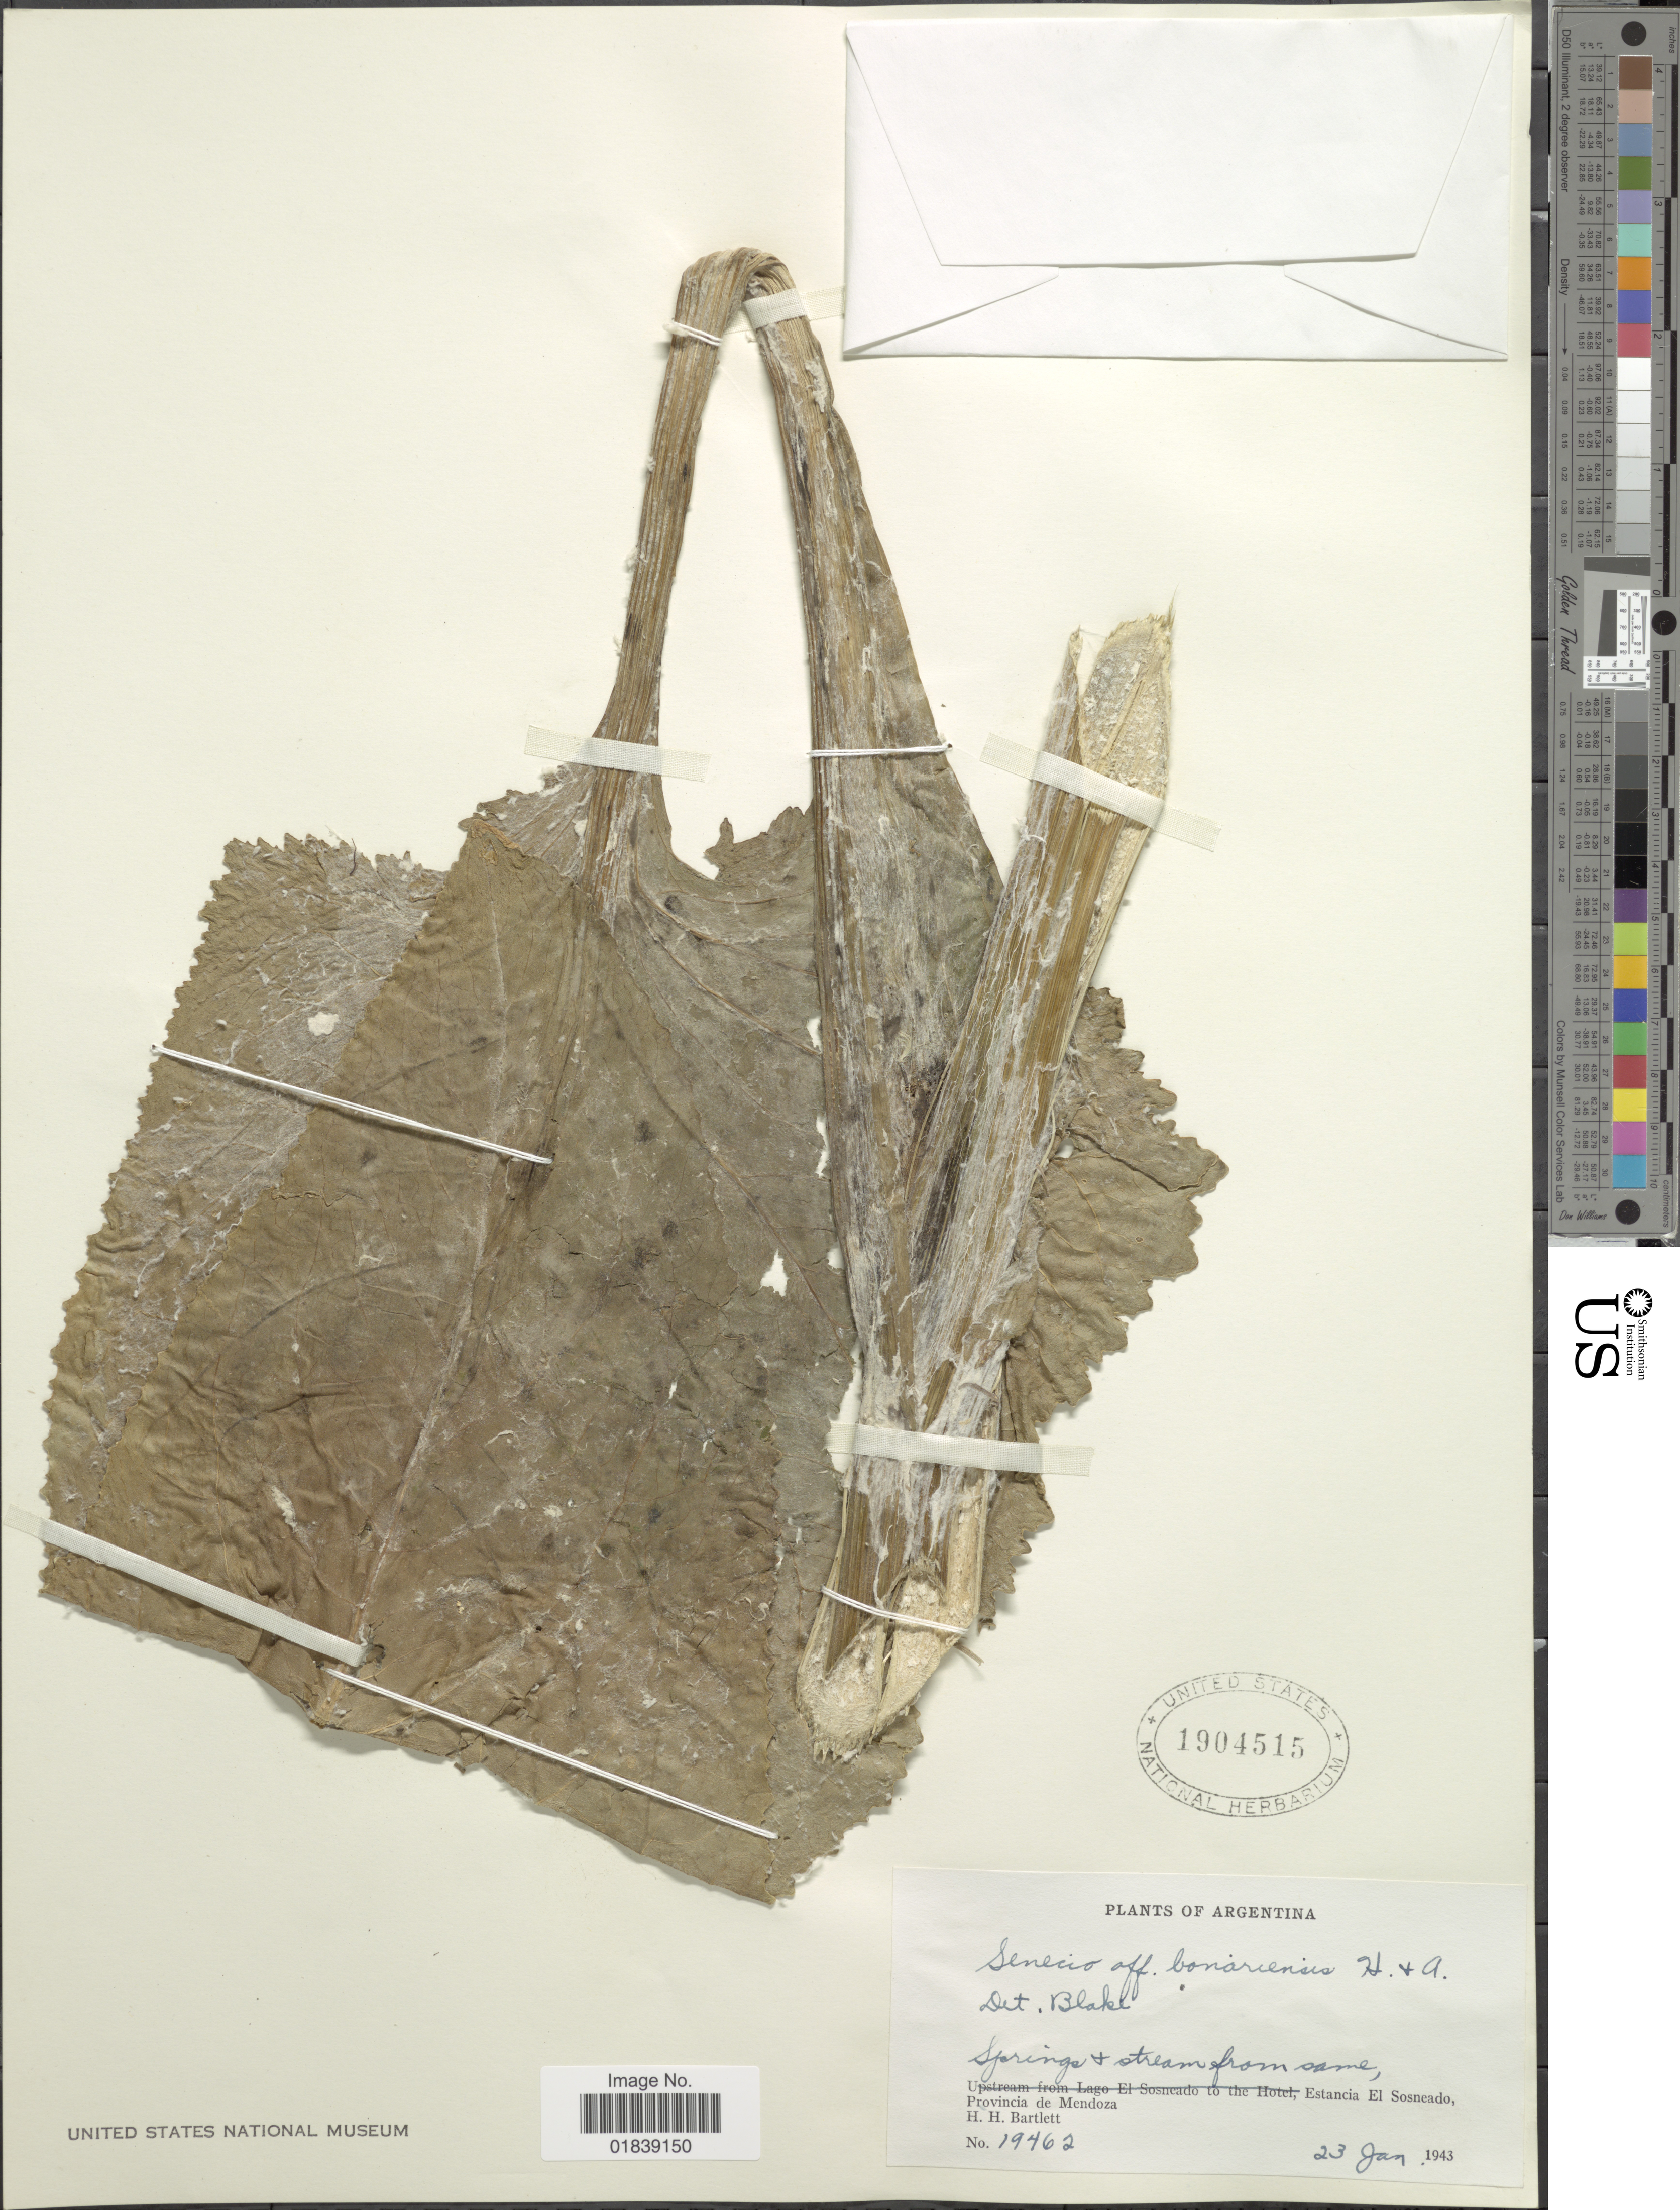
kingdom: Plantae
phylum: Tracheophyta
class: Magnoliopsida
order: Asterales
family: Asteraceae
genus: Senecio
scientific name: Senecio bonariensis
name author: Hook. & Arn.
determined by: Salomon, Luciana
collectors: H. H. Bartlett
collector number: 19462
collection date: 1943-01-23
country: Argentina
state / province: Mendoza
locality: Estancia El Sosneado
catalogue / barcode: US 1904515